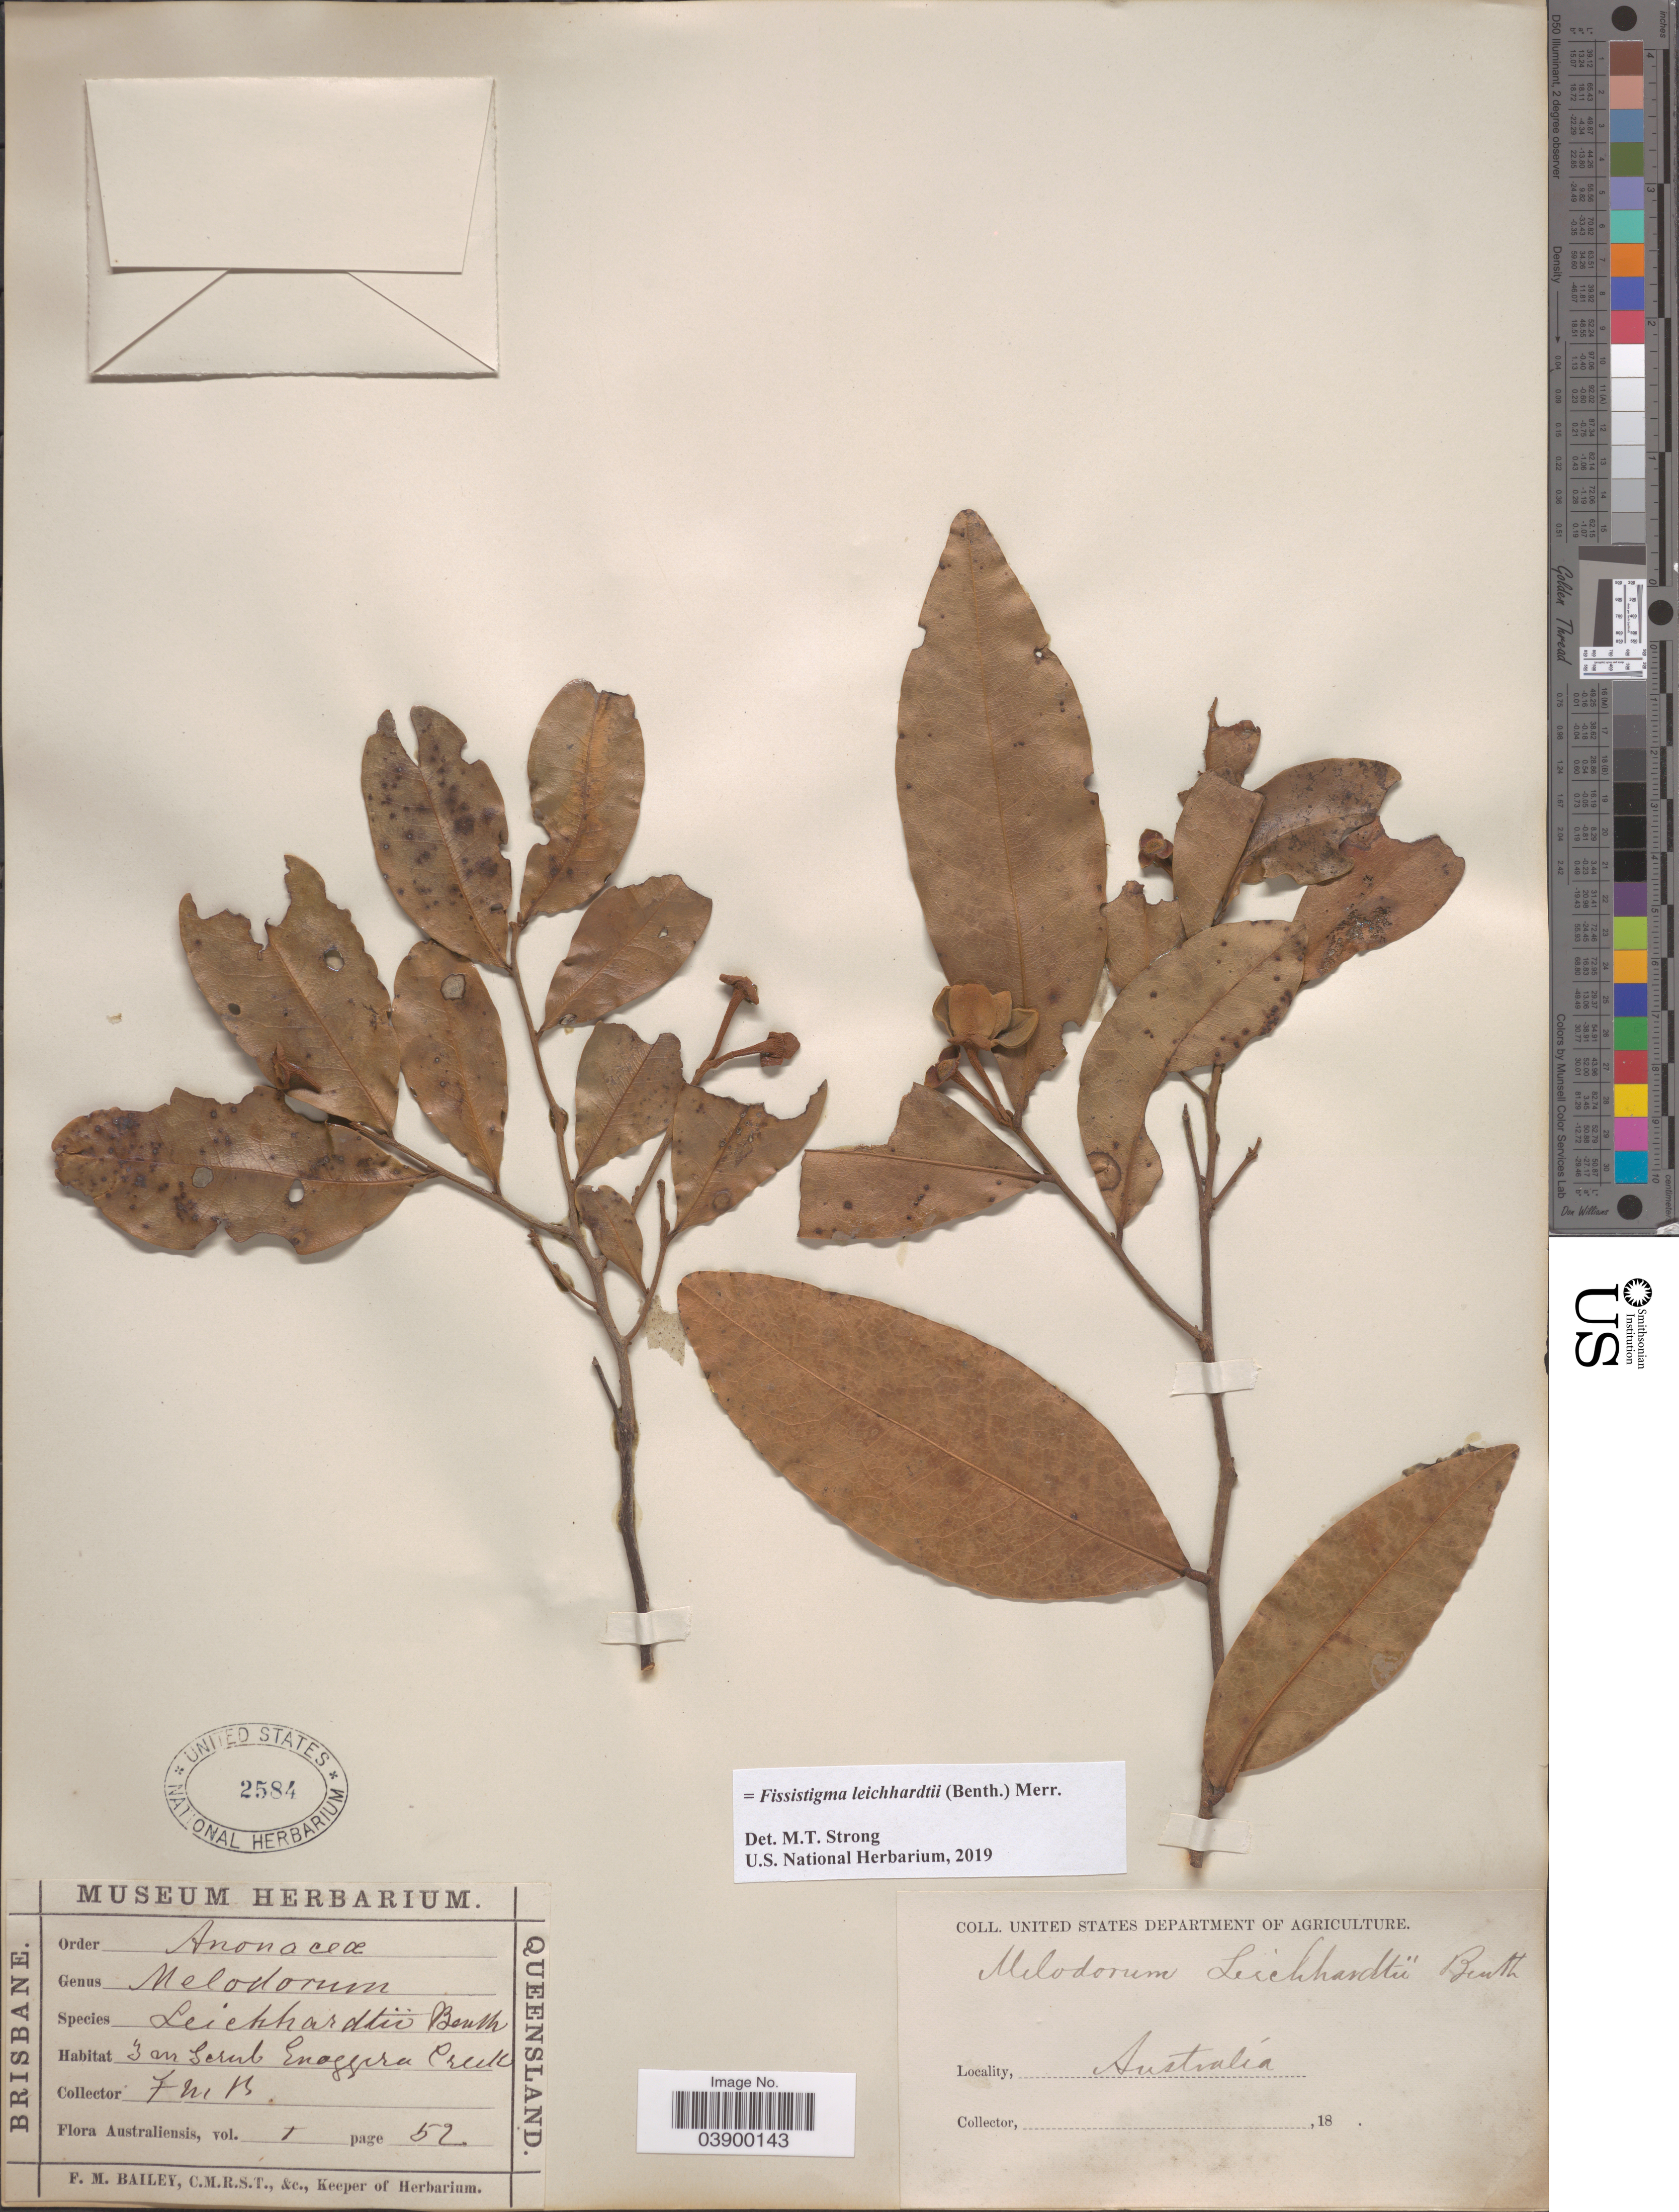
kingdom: Plantae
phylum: Tracheophyta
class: Magnoliopsida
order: Magnoliales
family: Annonaceae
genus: Fissistigma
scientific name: Fissistigma leichhardtii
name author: (Benth.) Merr.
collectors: F. M. Bailey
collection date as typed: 18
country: Australia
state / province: Queensland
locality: Enoggera Creek.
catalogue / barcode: US 2584